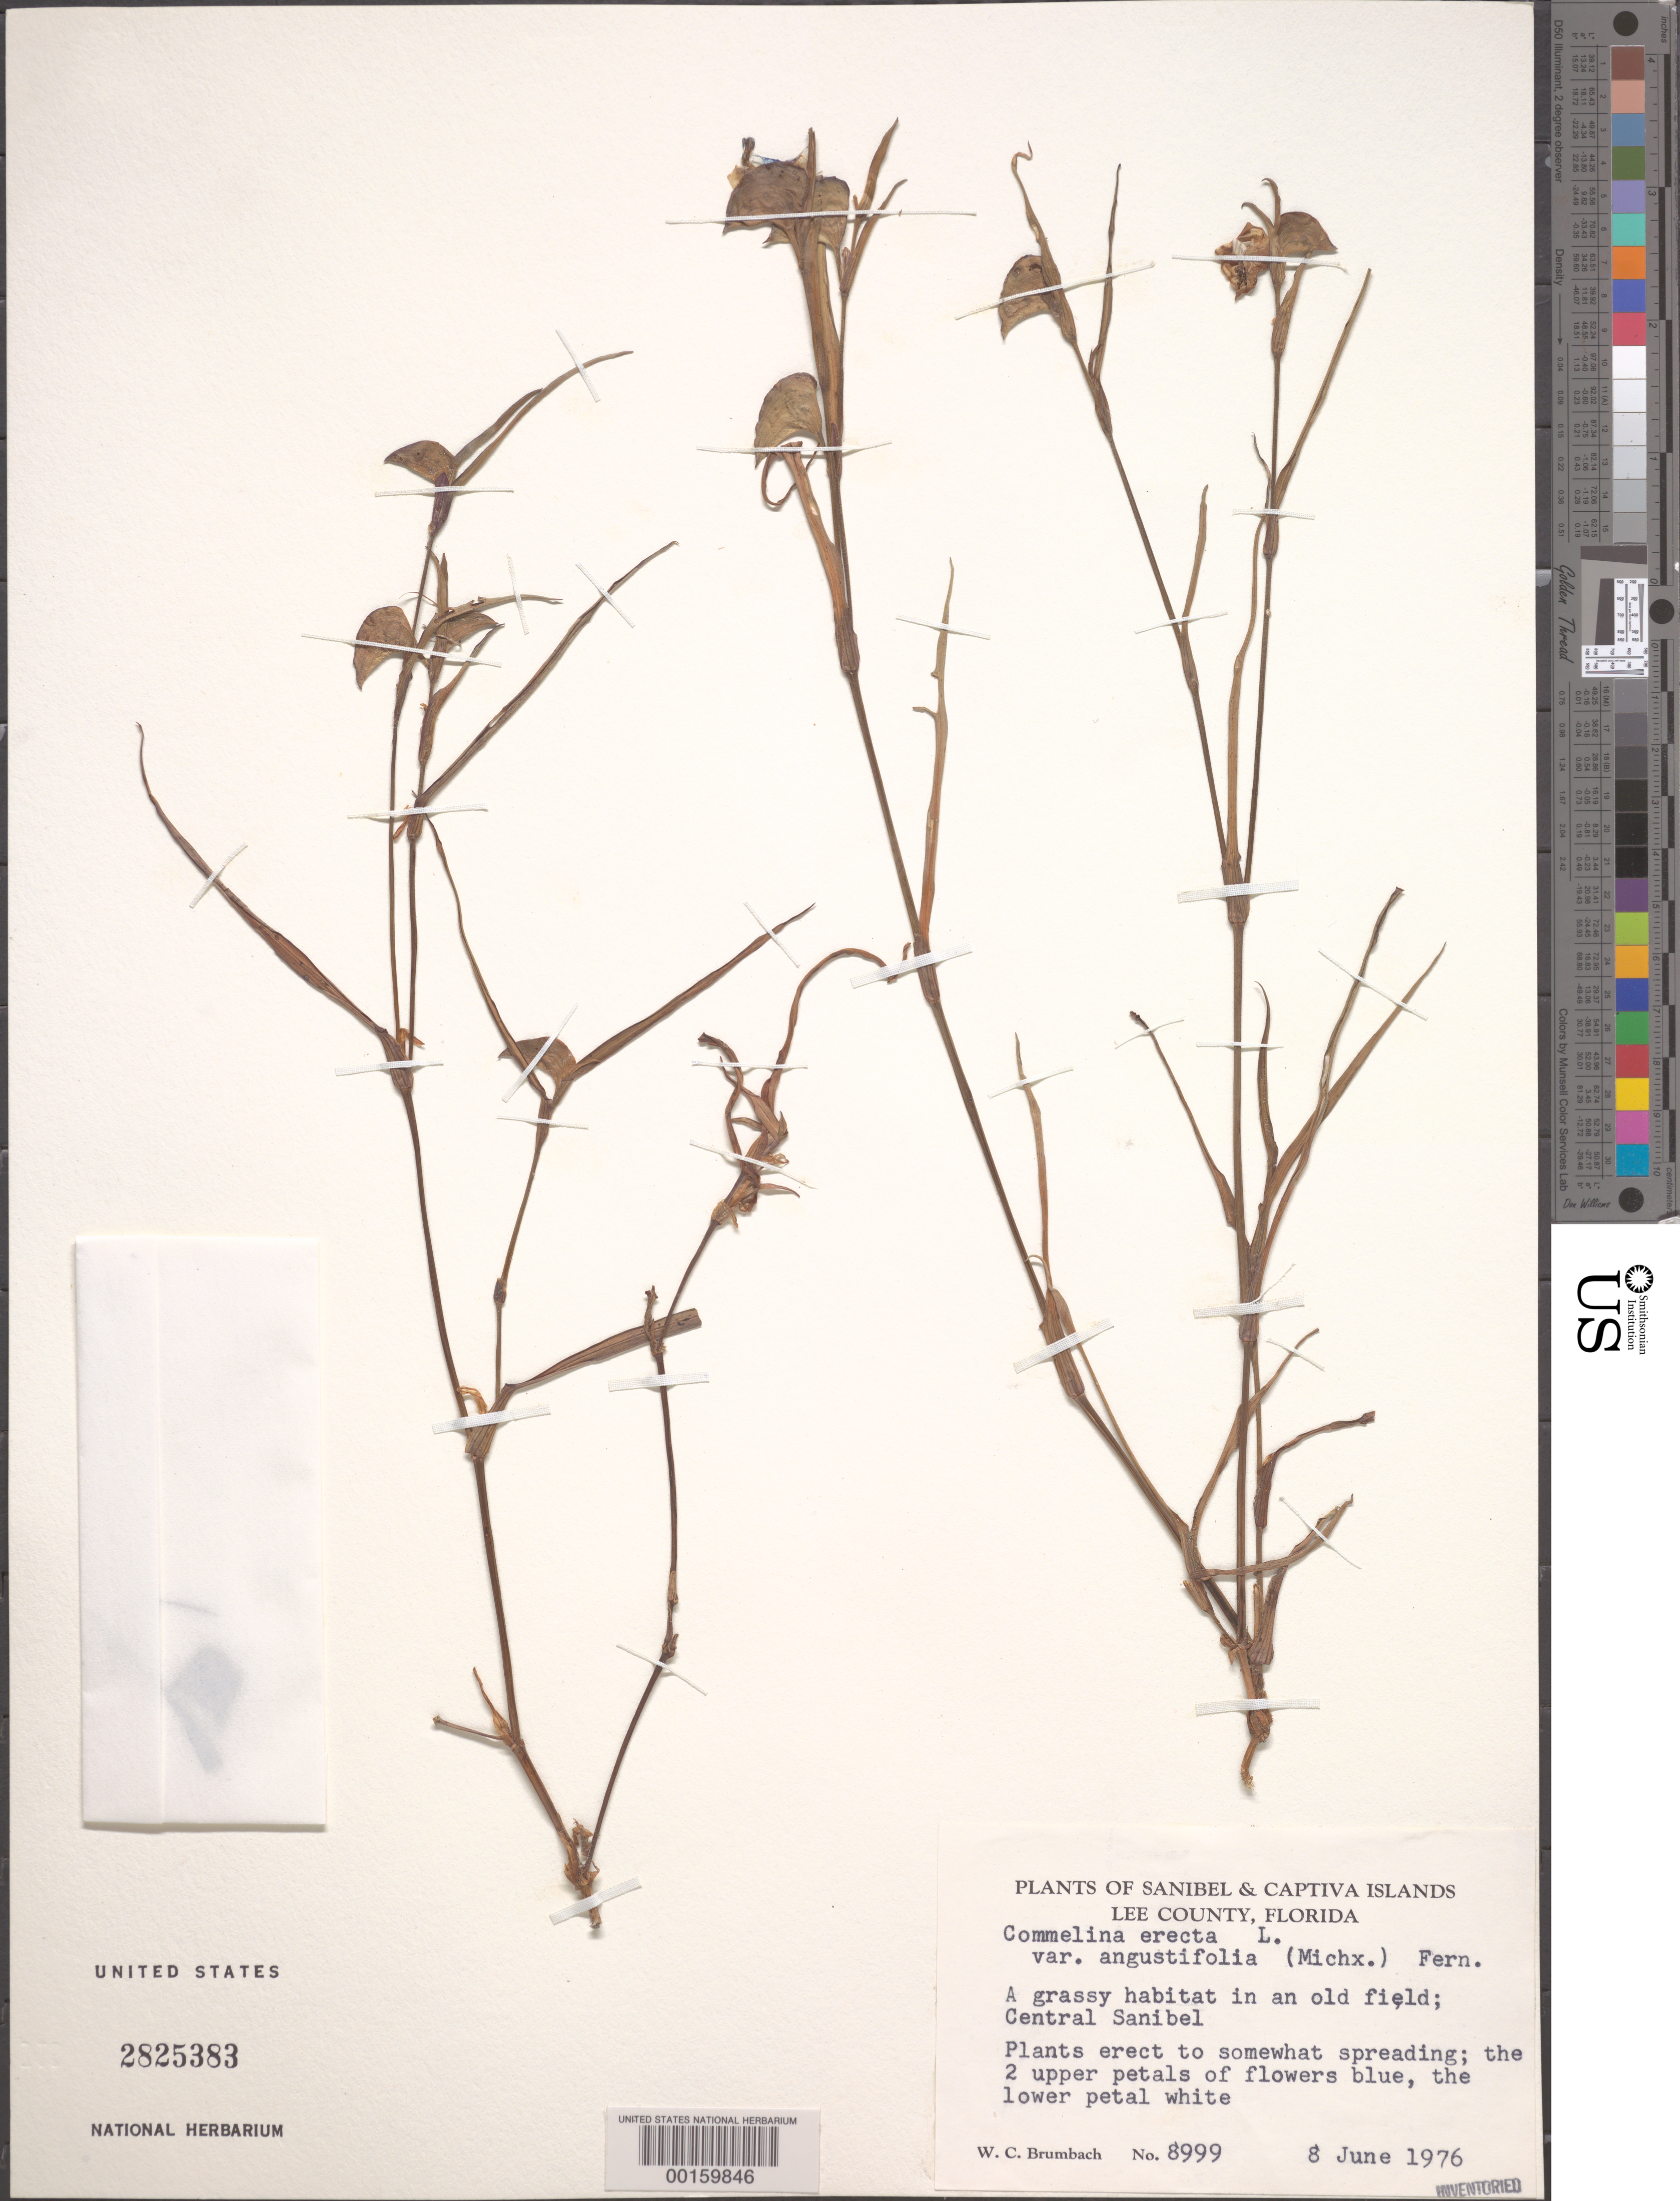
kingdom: Plantae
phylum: Tracheophyta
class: Liliopsida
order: Commelinales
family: Commelinaceae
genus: Commelina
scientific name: Commelina erecta var. angustifolia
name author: (Michx.) Fernald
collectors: W. C. Brumbach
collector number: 8999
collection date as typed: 08 Jun 1976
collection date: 1976-06-08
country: United States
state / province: Florida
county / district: Lee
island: Sanibel Island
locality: Central Sanibel Island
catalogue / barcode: US 2825383